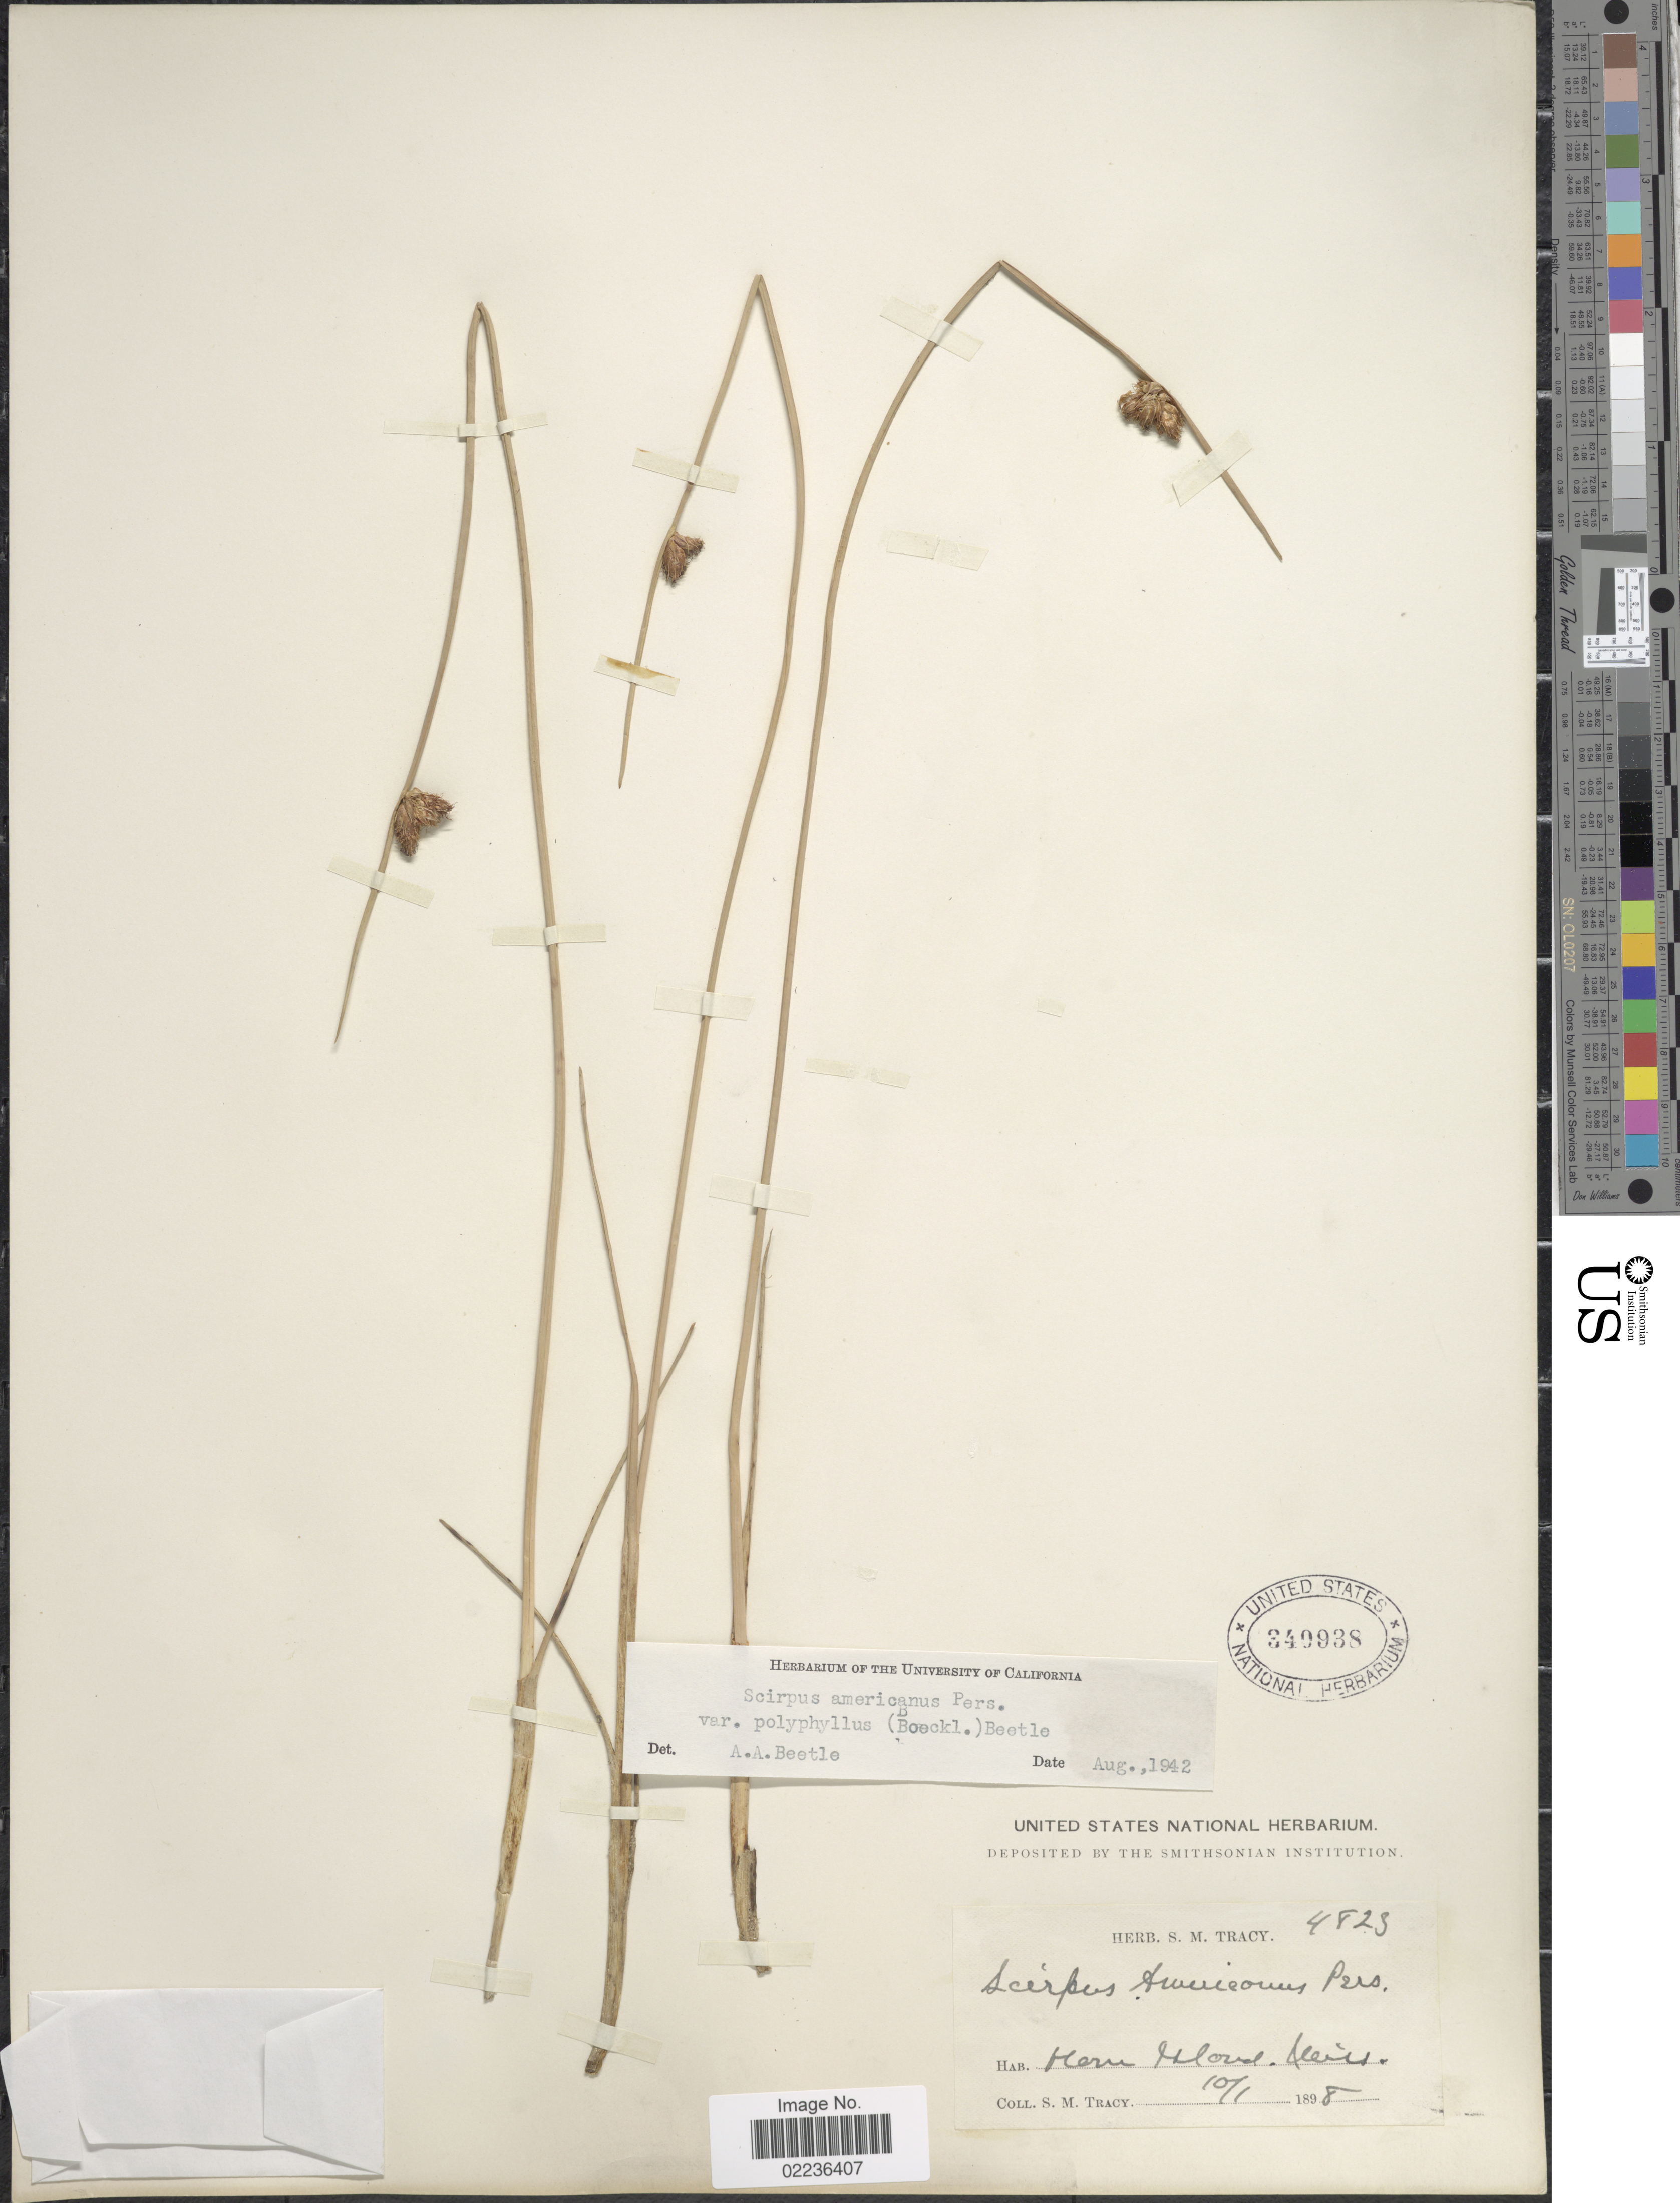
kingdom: Plantae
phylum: Tracheophyta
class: Liliopsida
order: Poales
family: Cyperaceae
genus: Schoenoplectus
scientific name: Schoenoplectus pungens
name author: (Vahl) Palla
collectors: S. M. Tracy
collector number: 4823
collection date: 1898-10-01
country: United States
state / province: Mississippi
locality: Horn Island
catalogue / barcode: US 340938